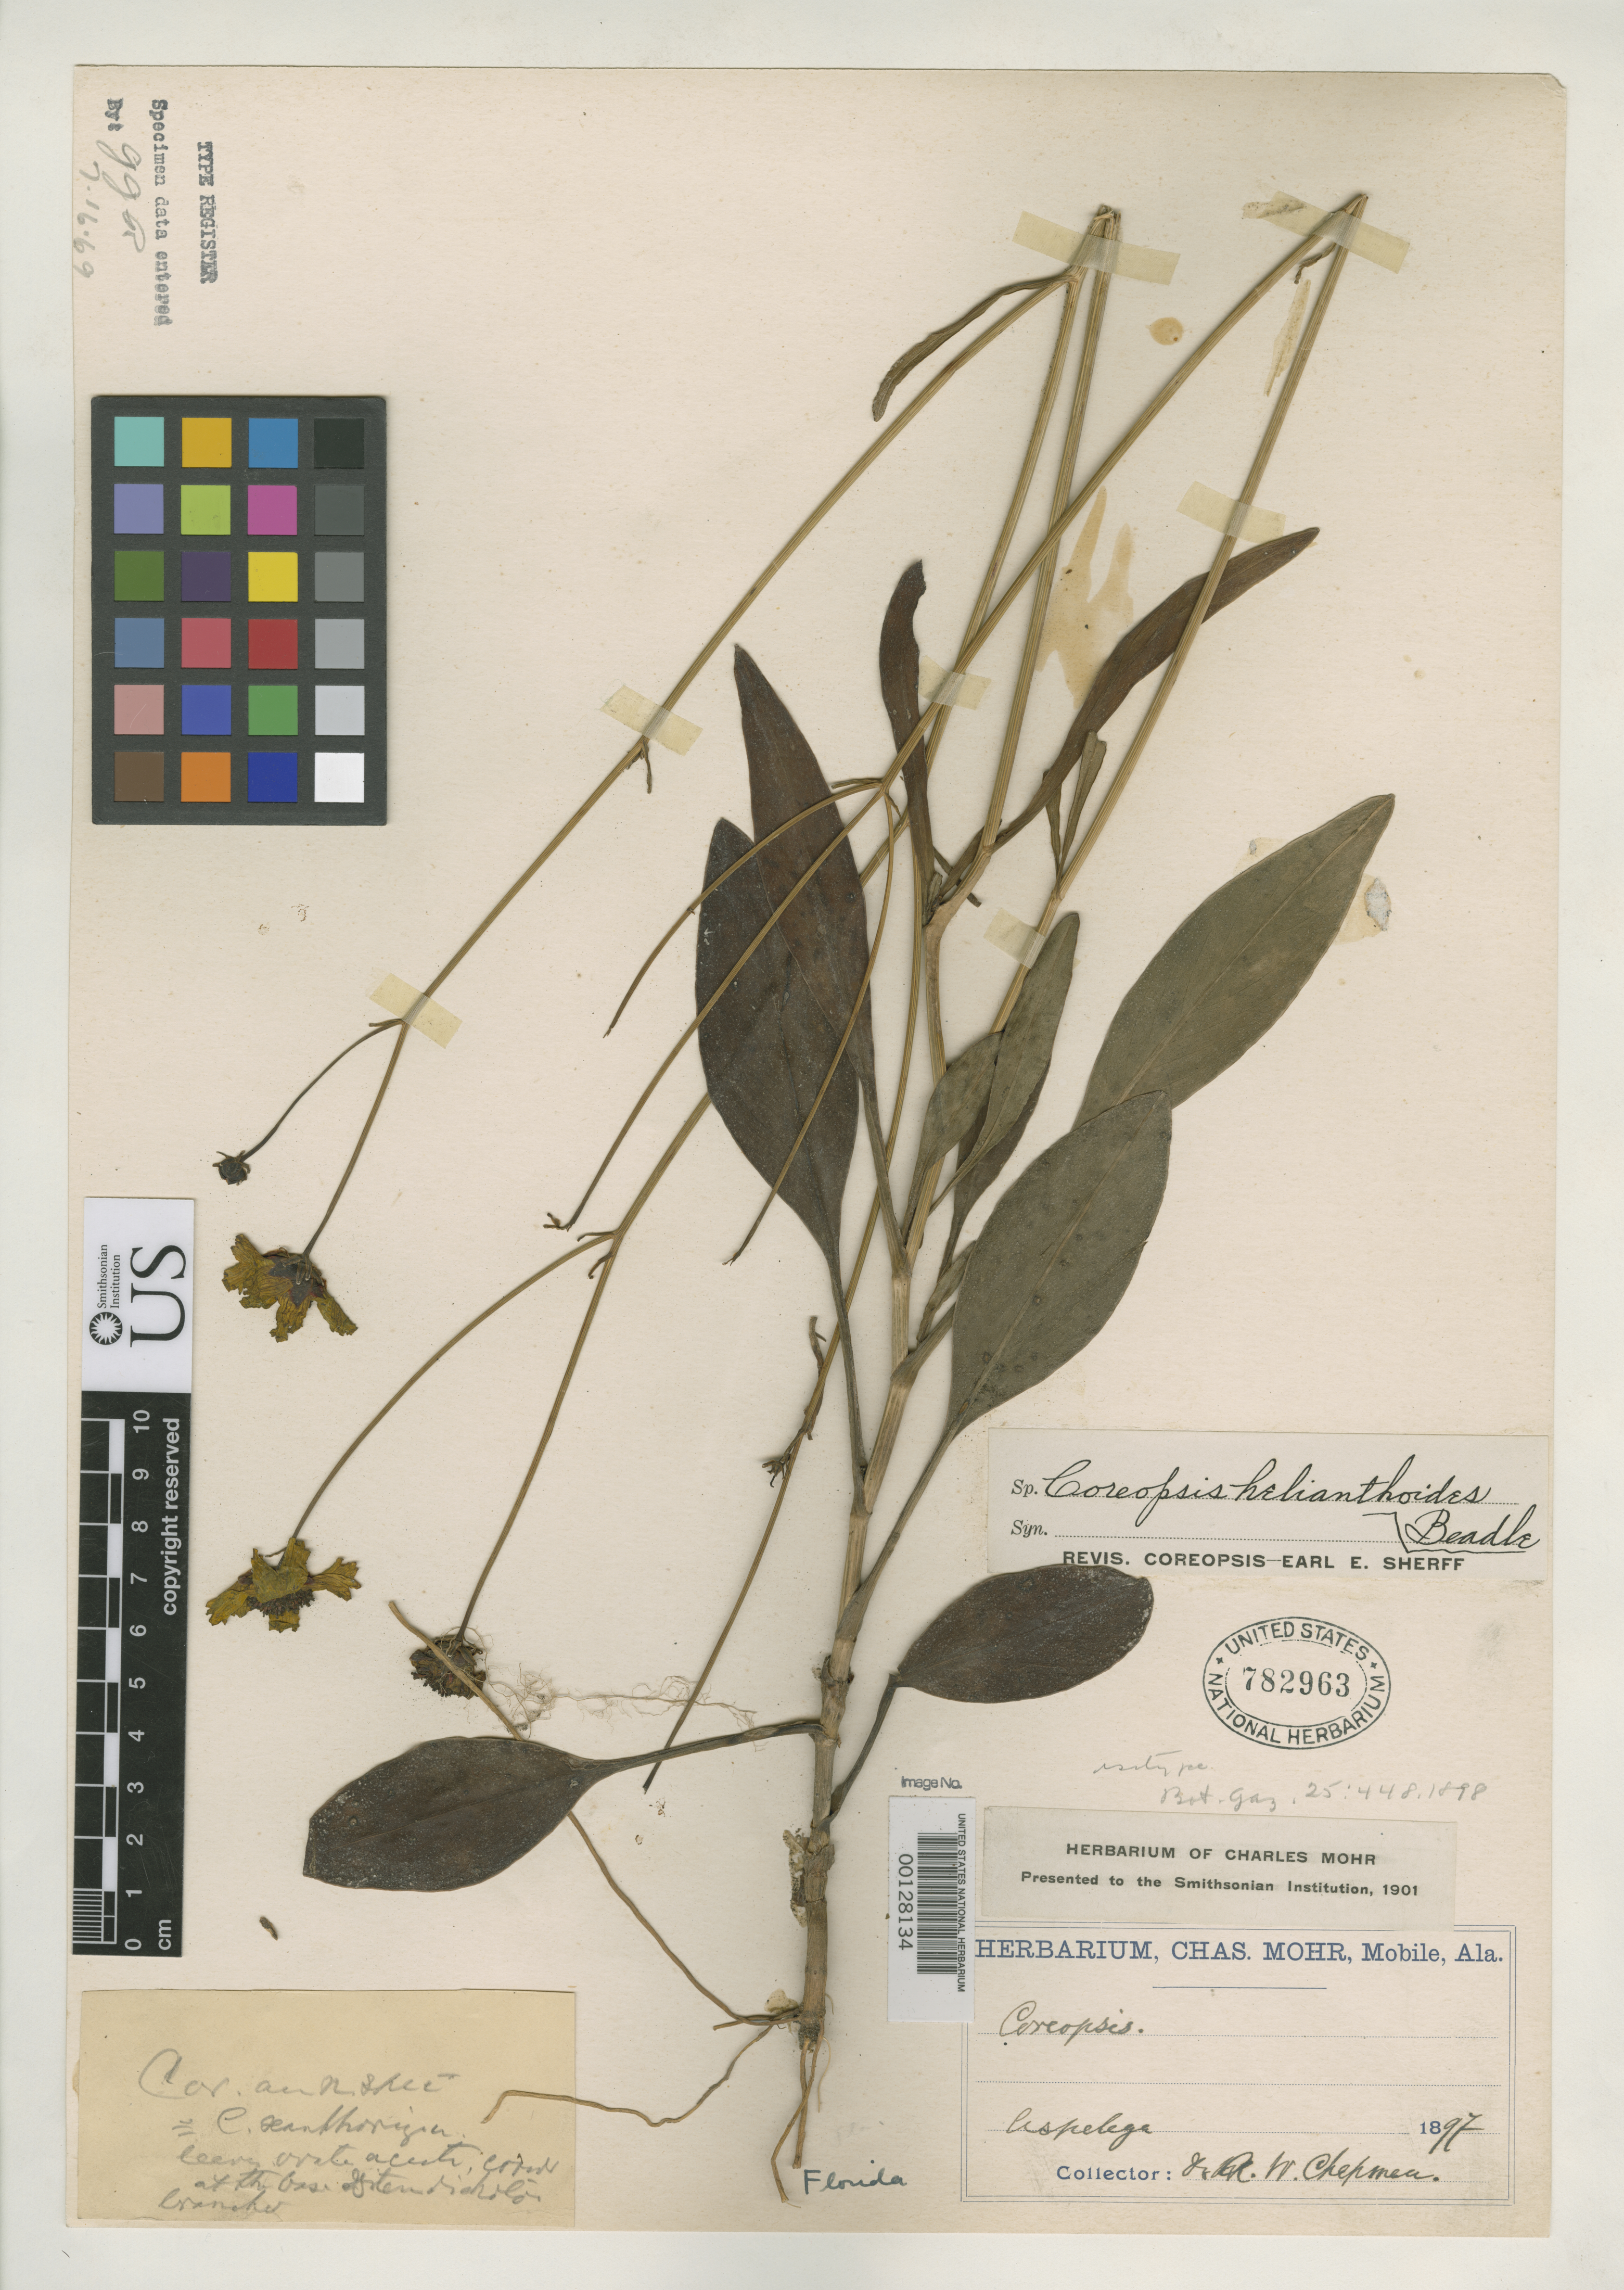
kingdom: Plantae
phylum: Tracheophyta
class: Magnoliopsida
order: Asterales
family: Asteraceae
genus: Coreopsis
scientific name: Coreopsis helianthoides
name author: Beadle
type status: Isotype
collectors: A. W. Chapman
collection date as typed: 1897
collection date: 1897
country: United States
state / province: Florida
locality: Aspelega.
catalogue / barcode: US 782963